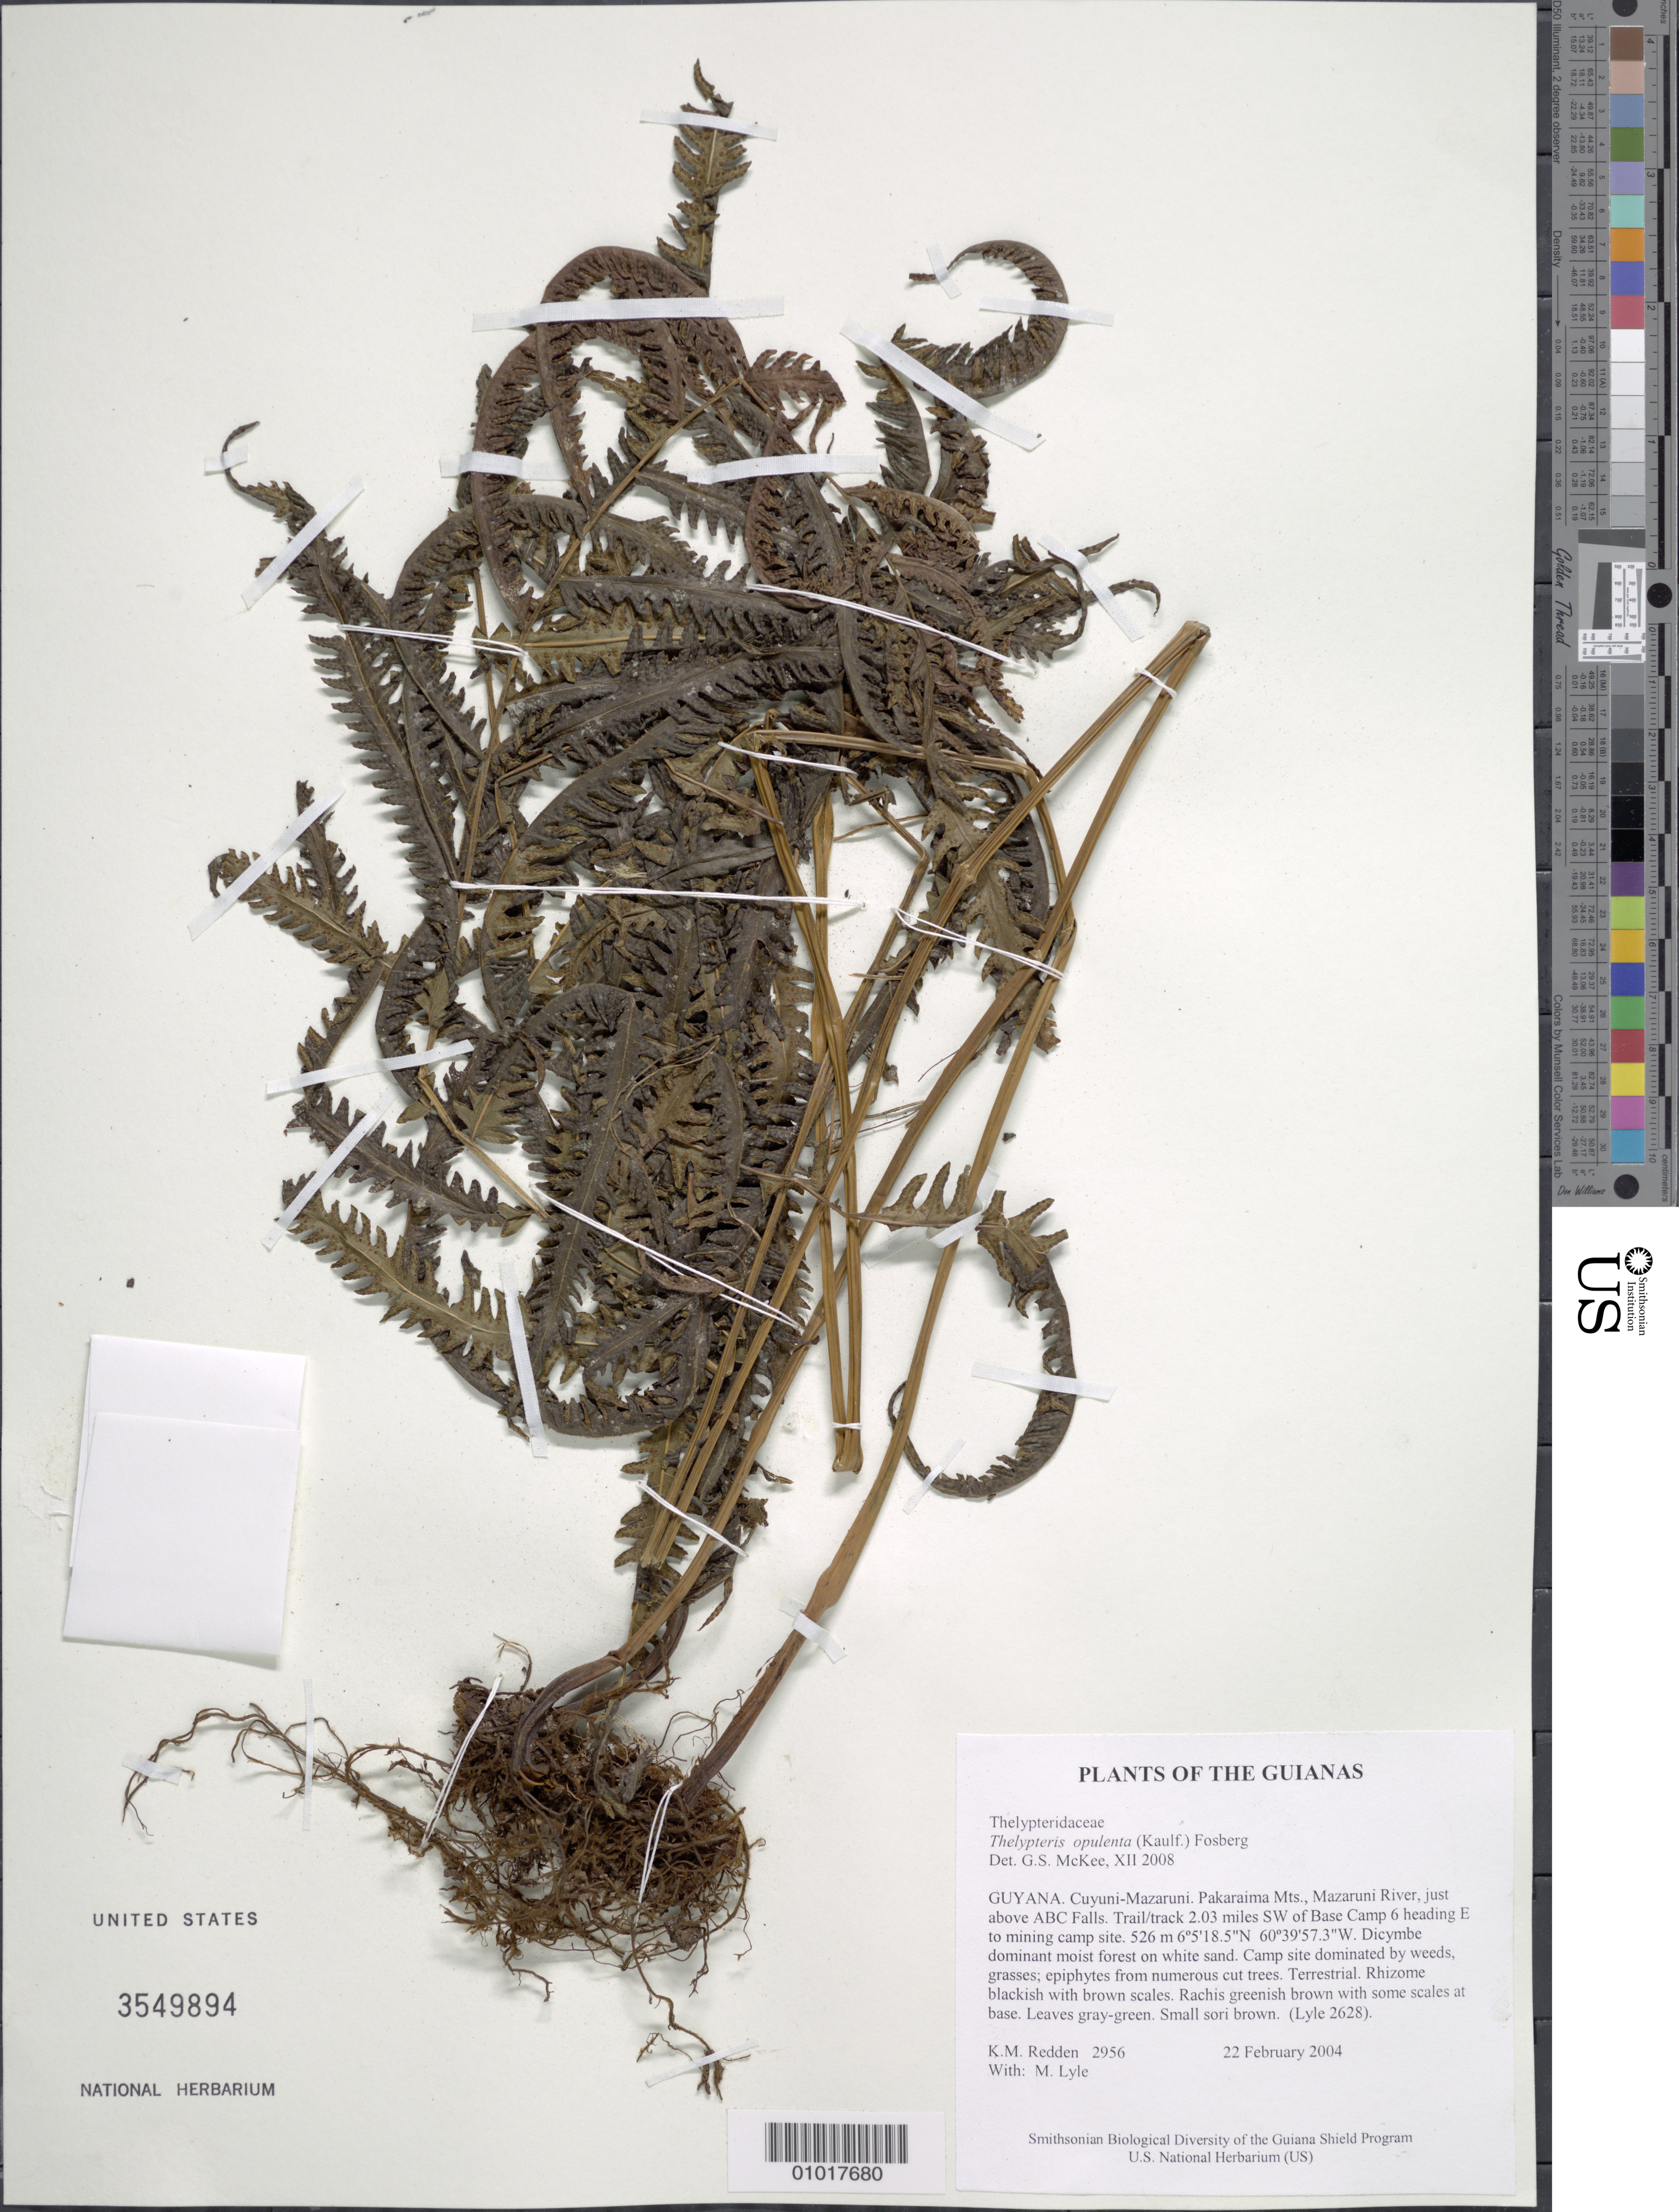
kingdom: Plantae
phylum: Tracheophyta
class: Polypodiopsida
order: Polypodiales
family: Thelypteridaceae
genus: Amphineuron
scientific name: Amphineuron opulentum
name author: (Kaulf.) Holttum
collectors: K. M. Redden & M. Lyle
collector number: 2956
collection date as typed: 22 February 2004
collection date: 2004-02-22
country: Guyana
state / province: Cuyuni-Mazaruni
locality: Pakaraima Mts., Mazaruni River, just above ABC Falls. Trail/track 2.03 miles SW of Base Camp 6 heading E to mining camp site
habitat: Dicymbe dominant moist forest on white sand. Camp site dominated by weeds, grasses; epiphytes from numerous cut trees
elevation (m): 526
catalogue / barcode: US 3549894